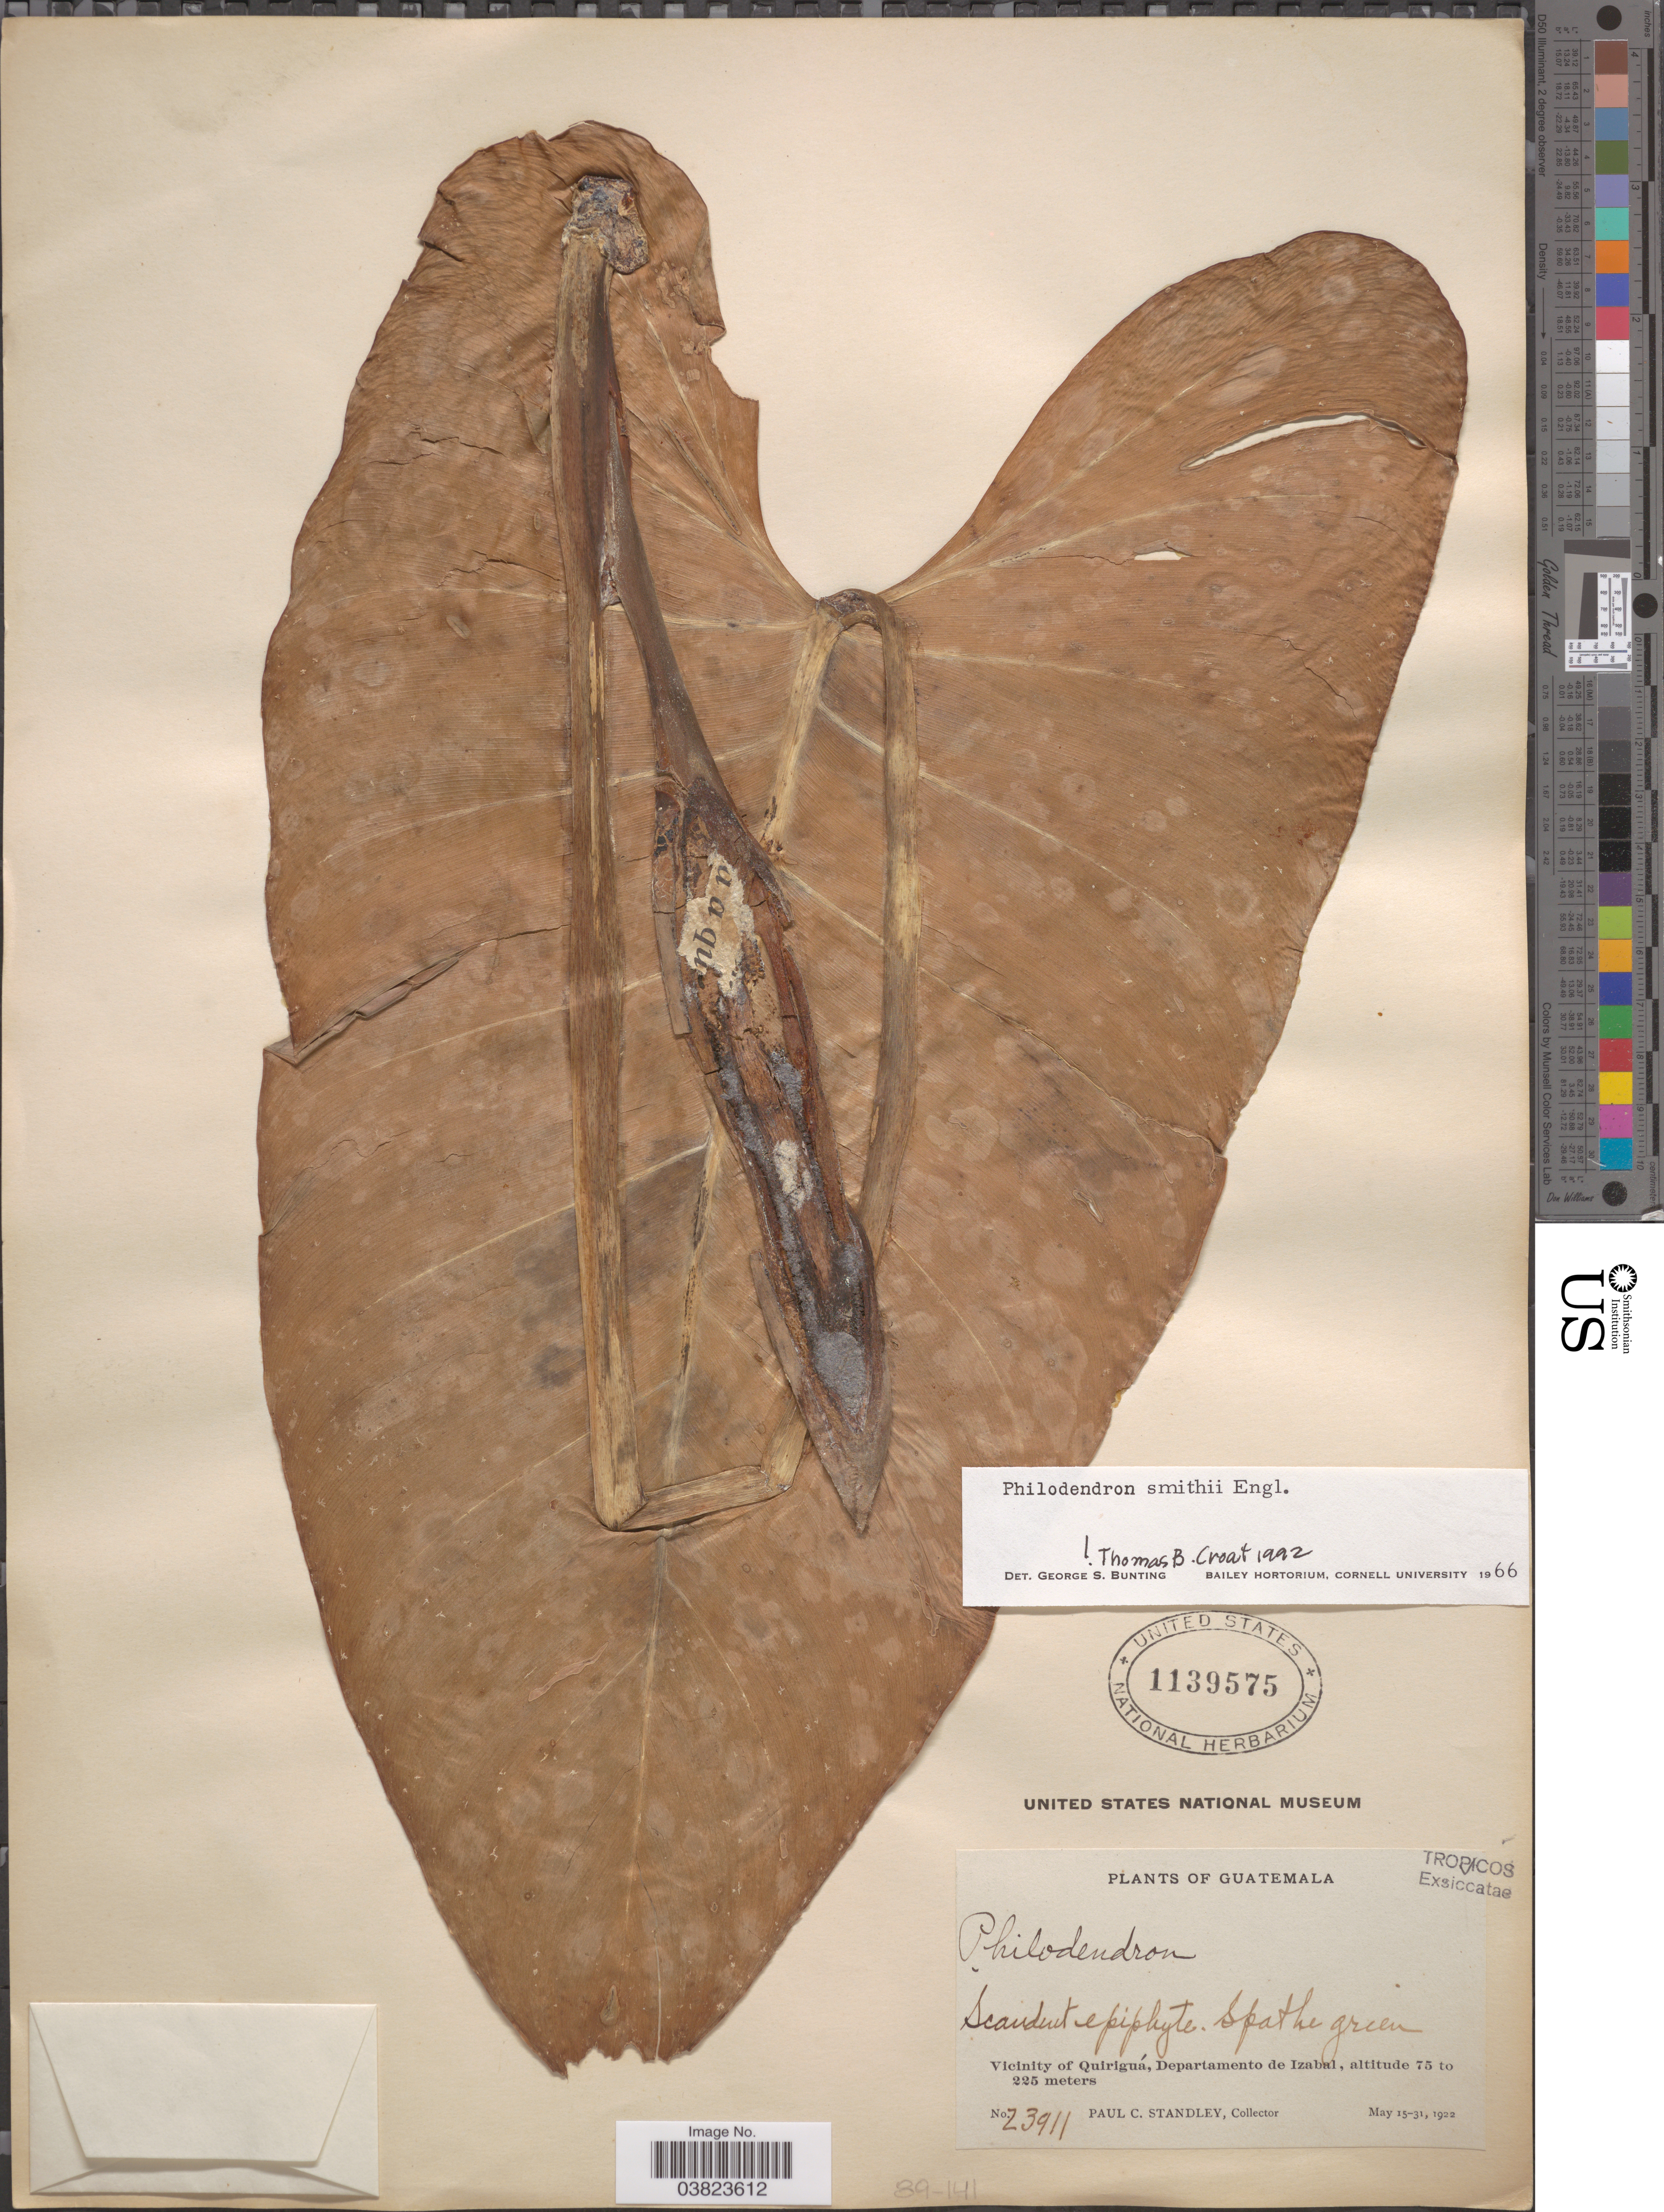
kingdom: Plantae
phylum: Tracheophyta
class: Liliopsida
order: Alismatales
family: Araceae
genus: Philodendron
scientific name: Philodendron smithii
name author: Engl.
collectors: P. C. Standley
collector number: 23911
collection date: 1922-05-15/1922-05-31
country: Guatemala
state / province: Izabal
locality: Vicinity of Quiriguá, Departamento de Izabal.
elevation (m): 75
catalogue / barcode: US 1139575